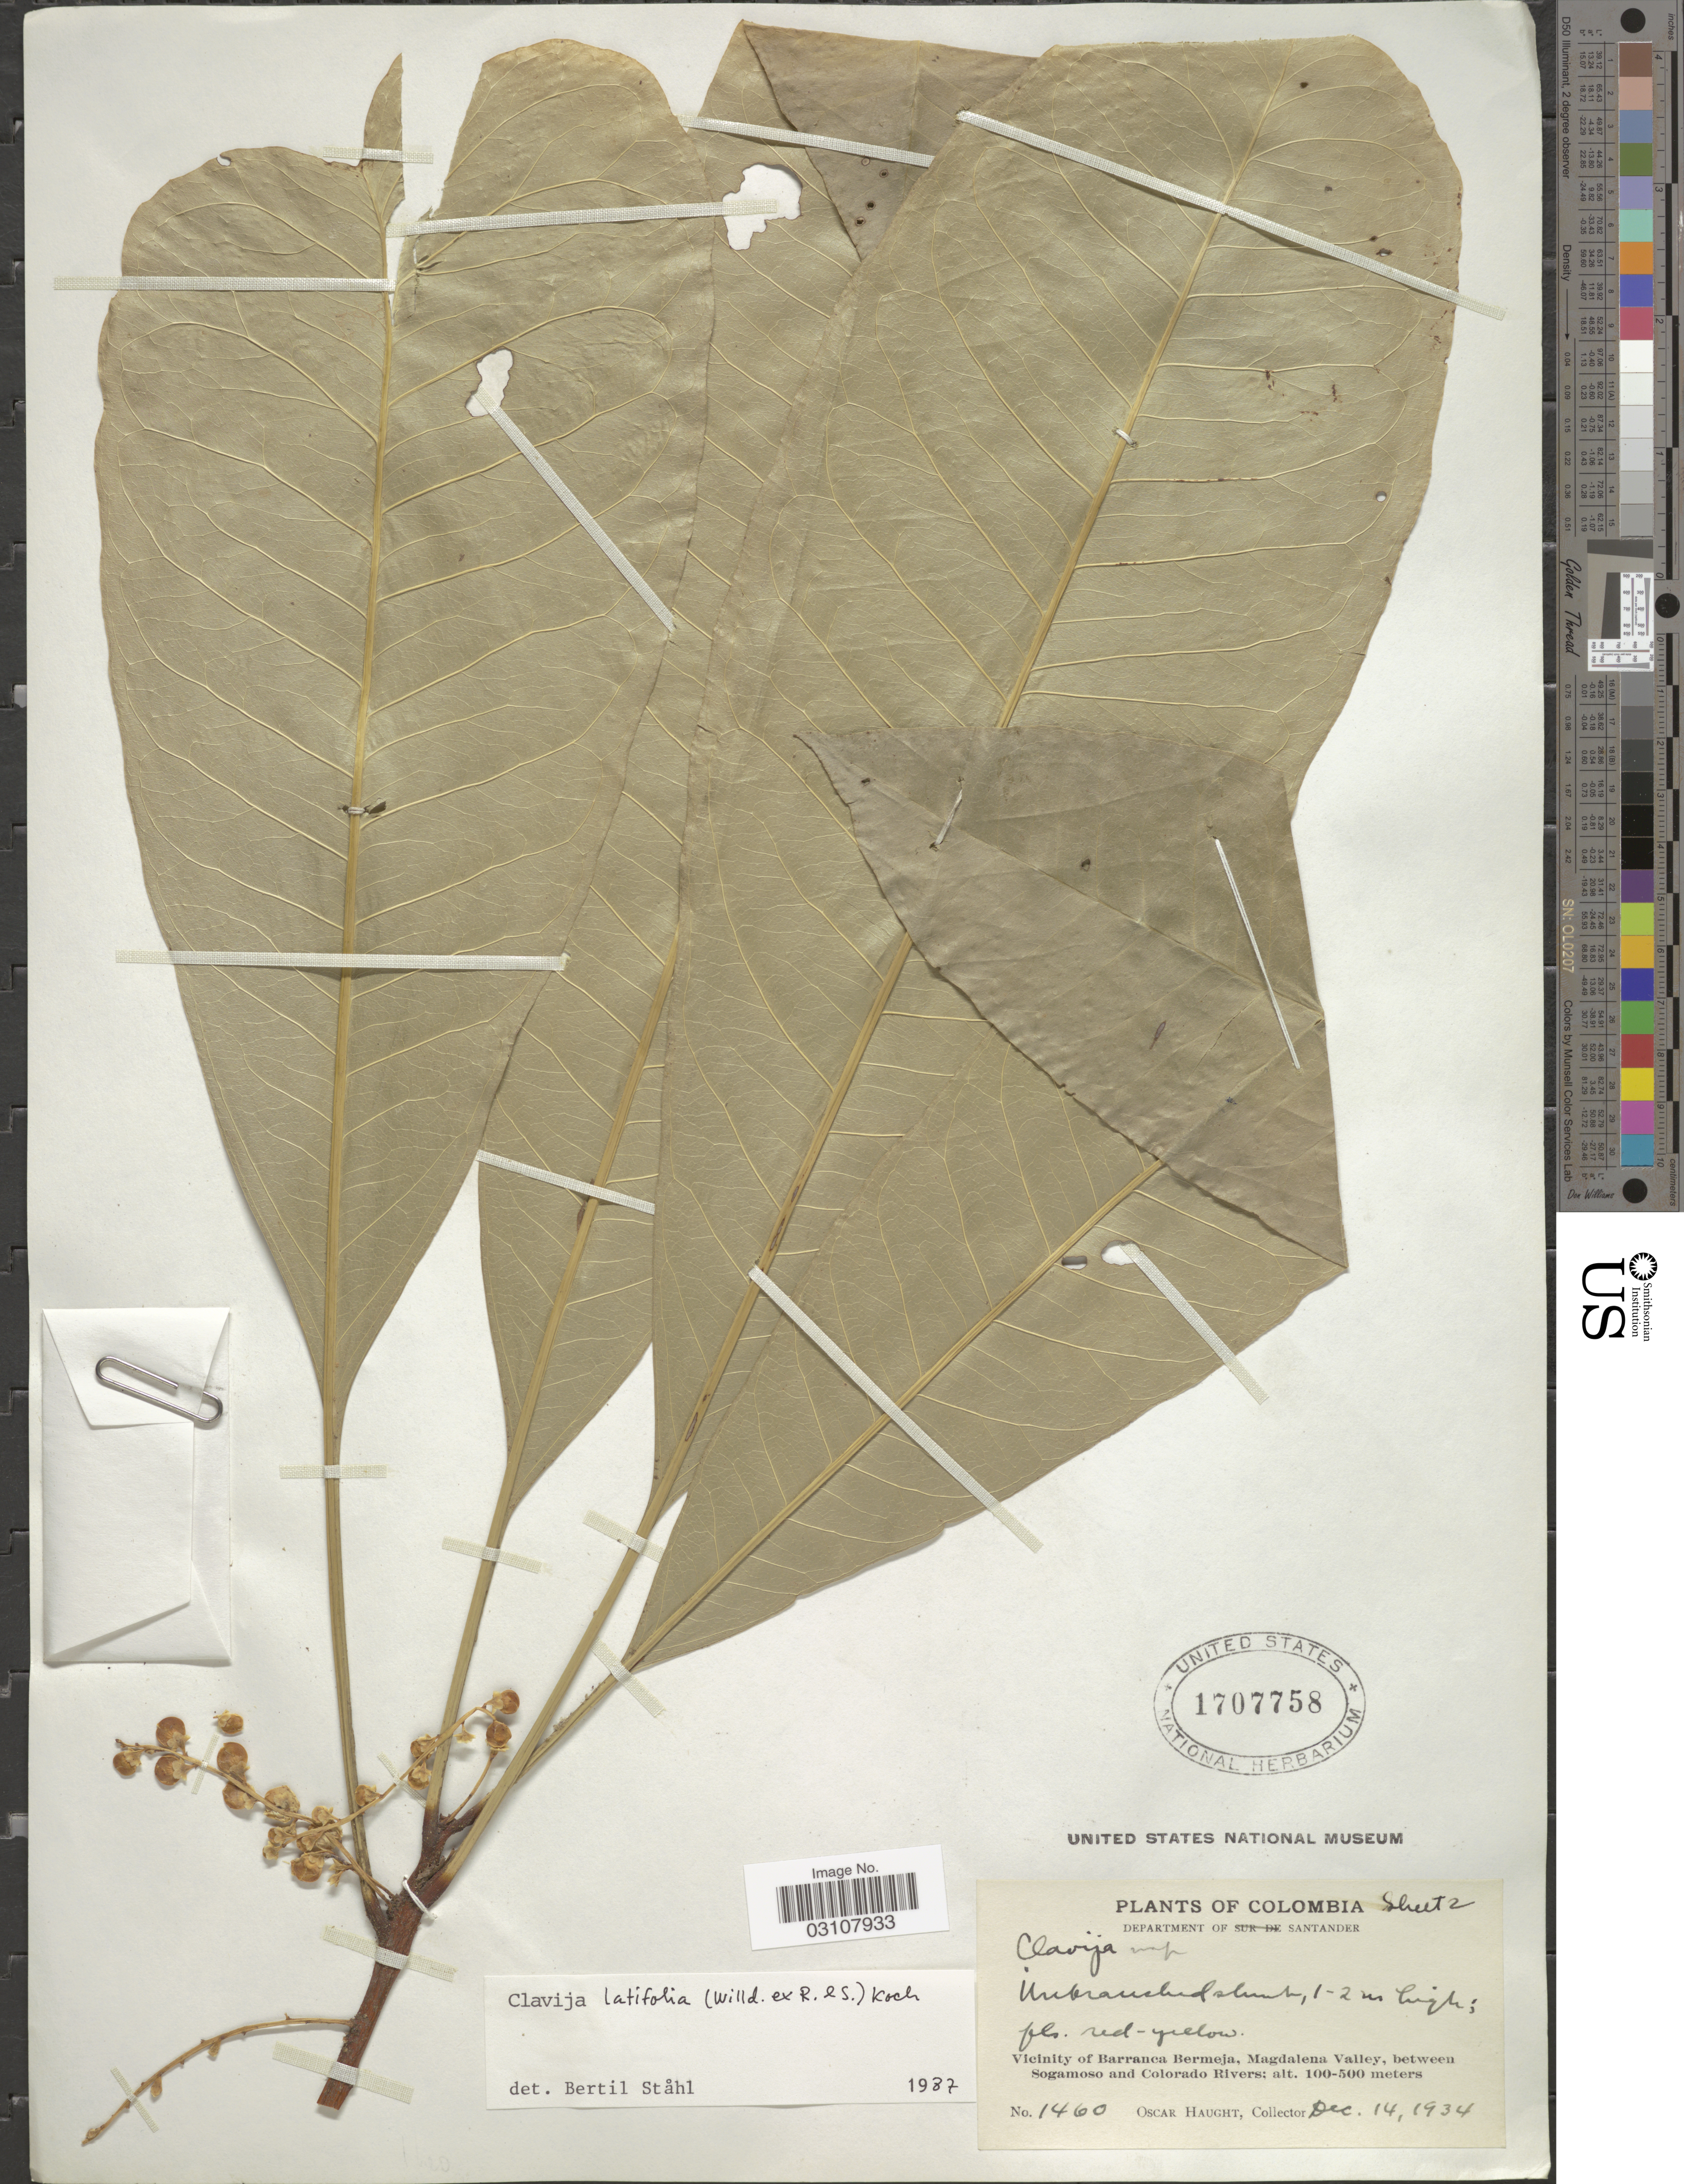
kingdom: Plantae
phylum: Tracheophyta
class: Magnoliopsida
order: Ericales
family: Primulaceae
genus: Clavija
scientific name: Clavija latifolia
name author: (Willd. ex Roem. & Schult.) K. Koch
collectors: O. L. Haught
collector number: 1460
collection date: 1934-12-14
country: Colombia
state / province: Santander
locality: Department of Santander. Vicinity of Barranca Bermeja, Magdalena Valley, between Sogamoso and Colorado Rivers.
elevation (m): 100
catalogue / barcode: US 1707758